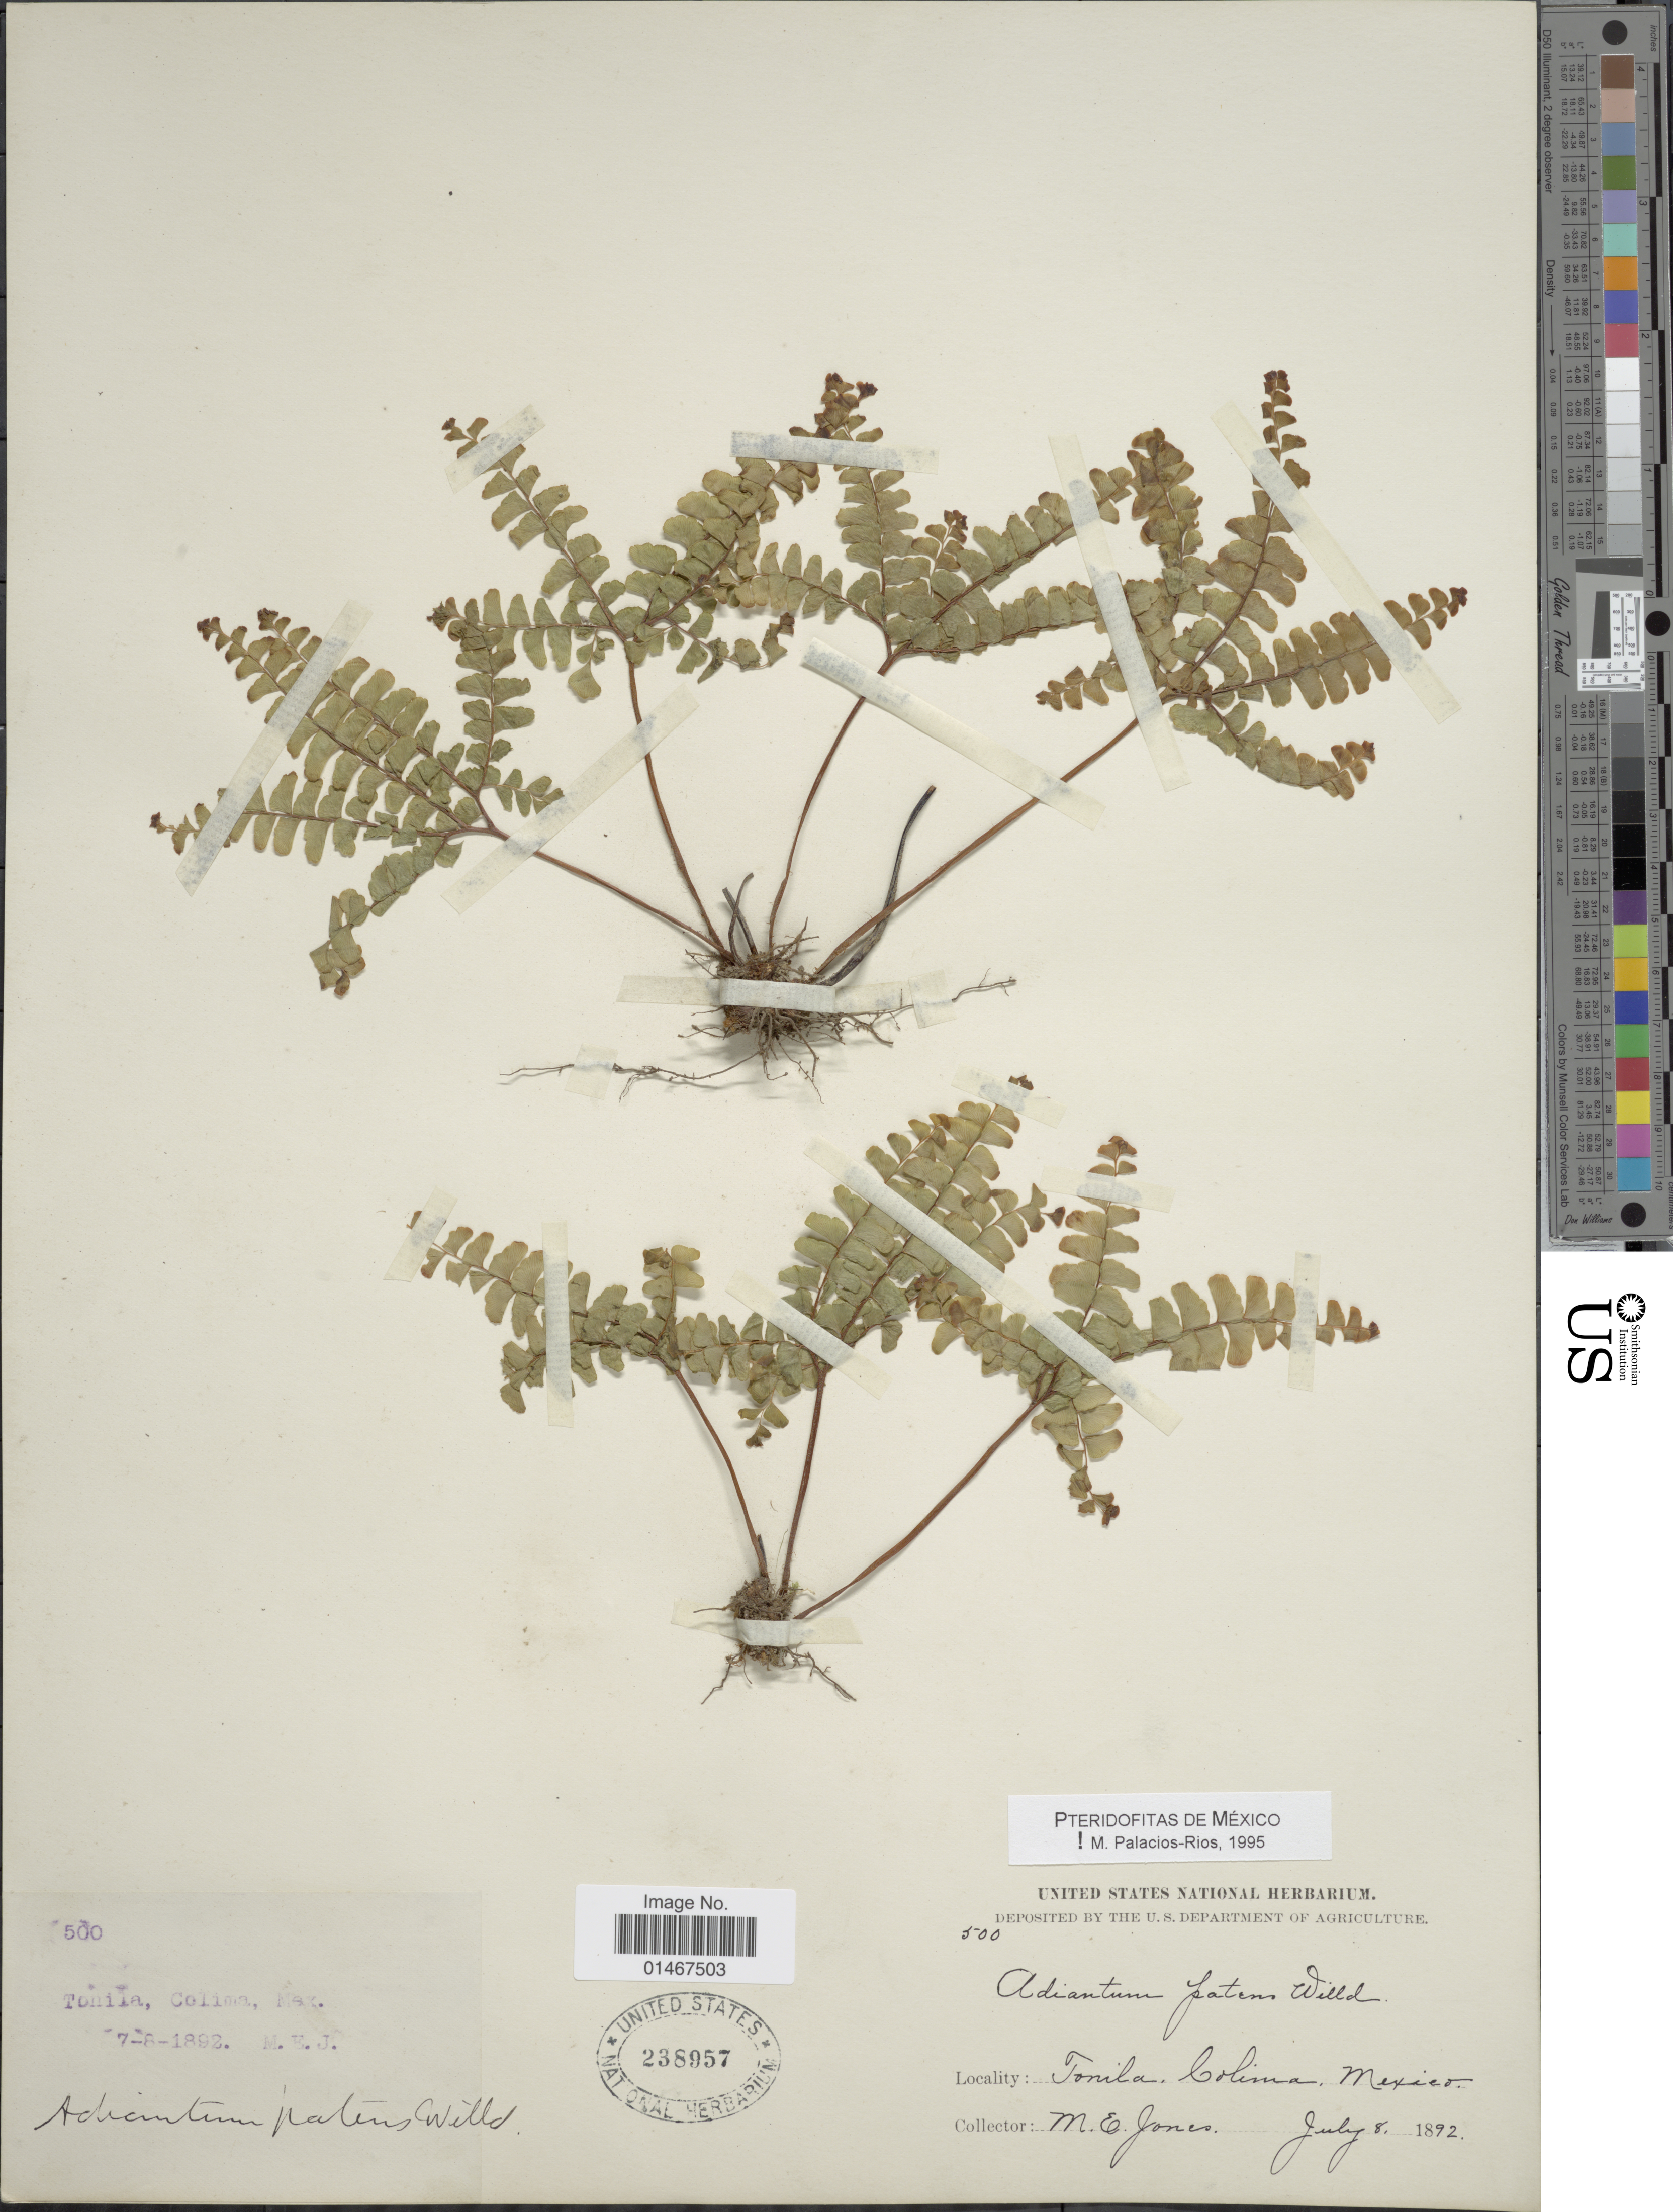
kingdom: Plantae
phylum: Tracheophyta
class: Polypodiopsida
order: Polypodiales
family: Pteridaceae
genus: Adiantum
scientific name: Adiantum patens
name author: Willd.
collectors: M. E. Jones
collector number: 500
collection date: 1892-07-08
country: Mexico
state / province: Colima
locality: Tonila. Colima.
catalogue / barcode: US 238957